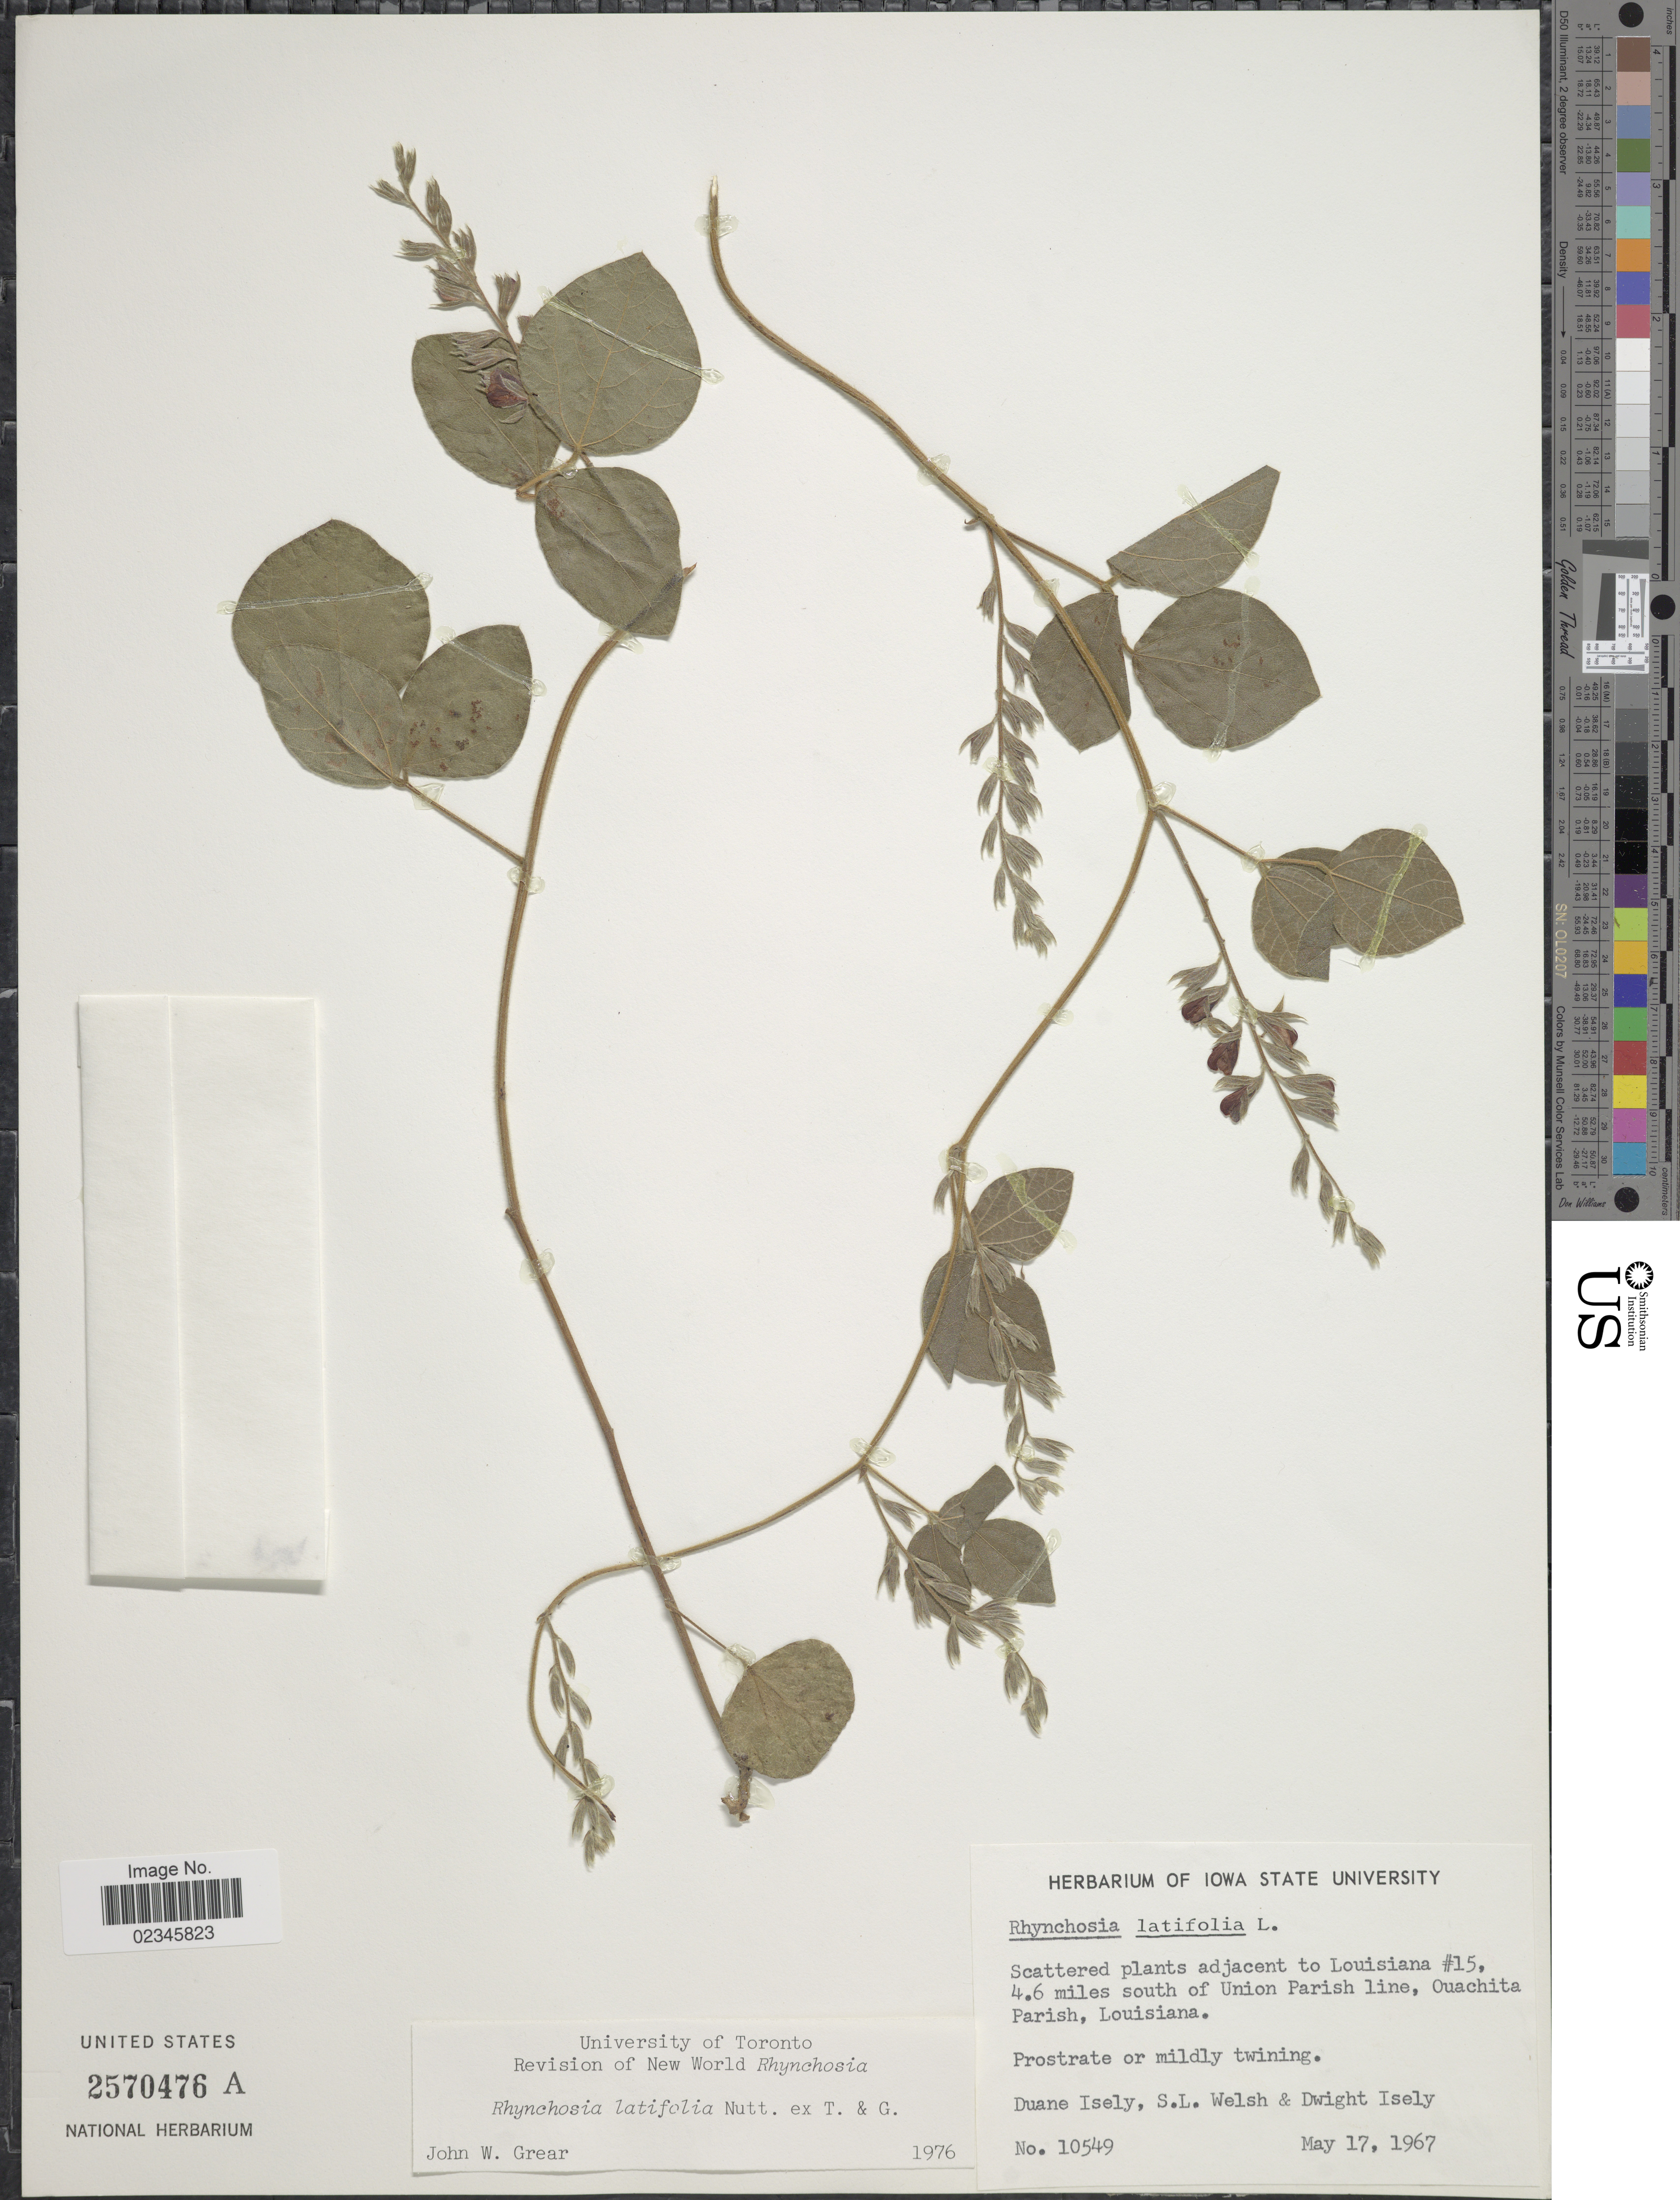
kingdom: Plantae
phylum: Tracheophyta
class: Magnoliopsida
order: Fabales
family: Fabaceae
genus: Rhynchosia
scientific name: Rhynchosia latifolia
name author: Nutt. ex Torr. & A. Gray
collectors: D. Isely, S. Welsh & D. Isely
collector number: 10549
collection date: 1967-05-17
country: United States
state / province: Louisiana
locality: Adjacent to Louisiana #15, 4.6 miles south of Union Parish Line, Ouachita Parish.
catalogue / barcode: US 2570476A